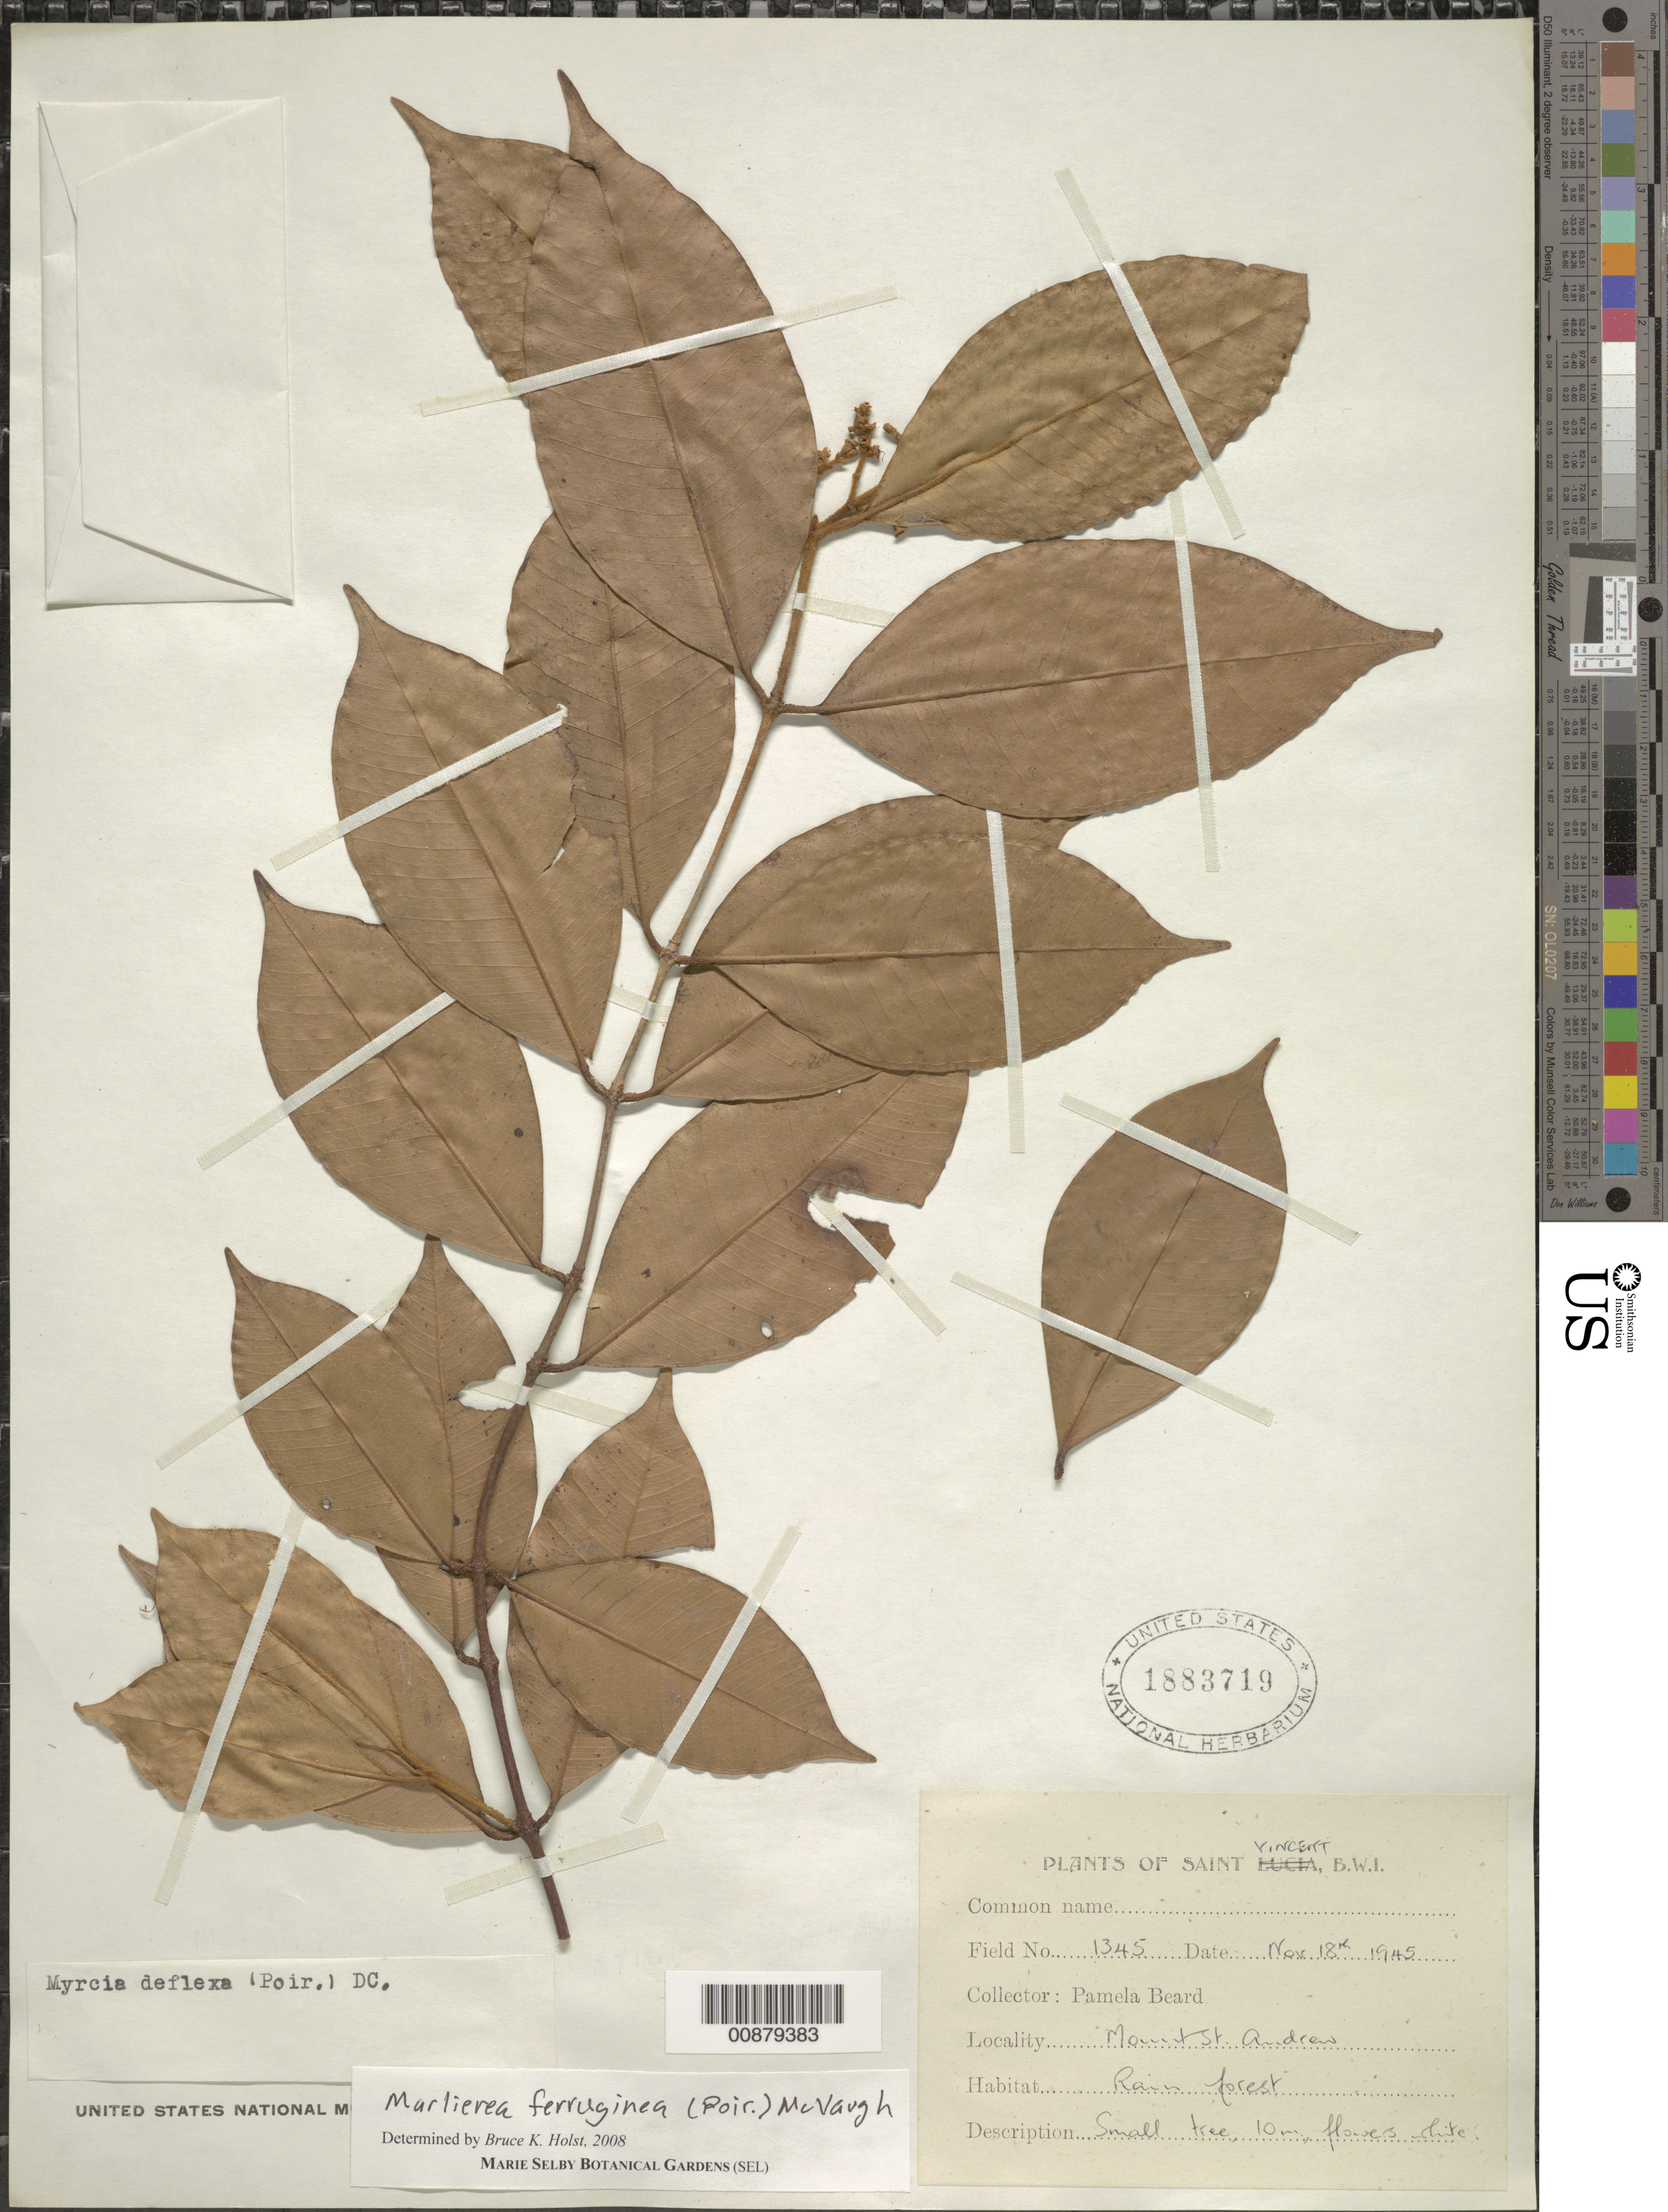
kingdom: Plantae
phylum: Tracheophyta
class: Magnoliopsida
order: Myrtales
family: Myrtaceae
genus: Myrcia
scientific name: Myrcia ferruginea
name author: (Poir.) DC.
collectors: P. Beard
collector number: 1345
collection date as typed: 18 Nov 1945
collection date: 1945-11-18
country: St. Vincent - Grenadines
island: St. Vincent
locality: Mount St. Andrew.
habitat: Rain forest.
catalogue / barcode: US 1883719